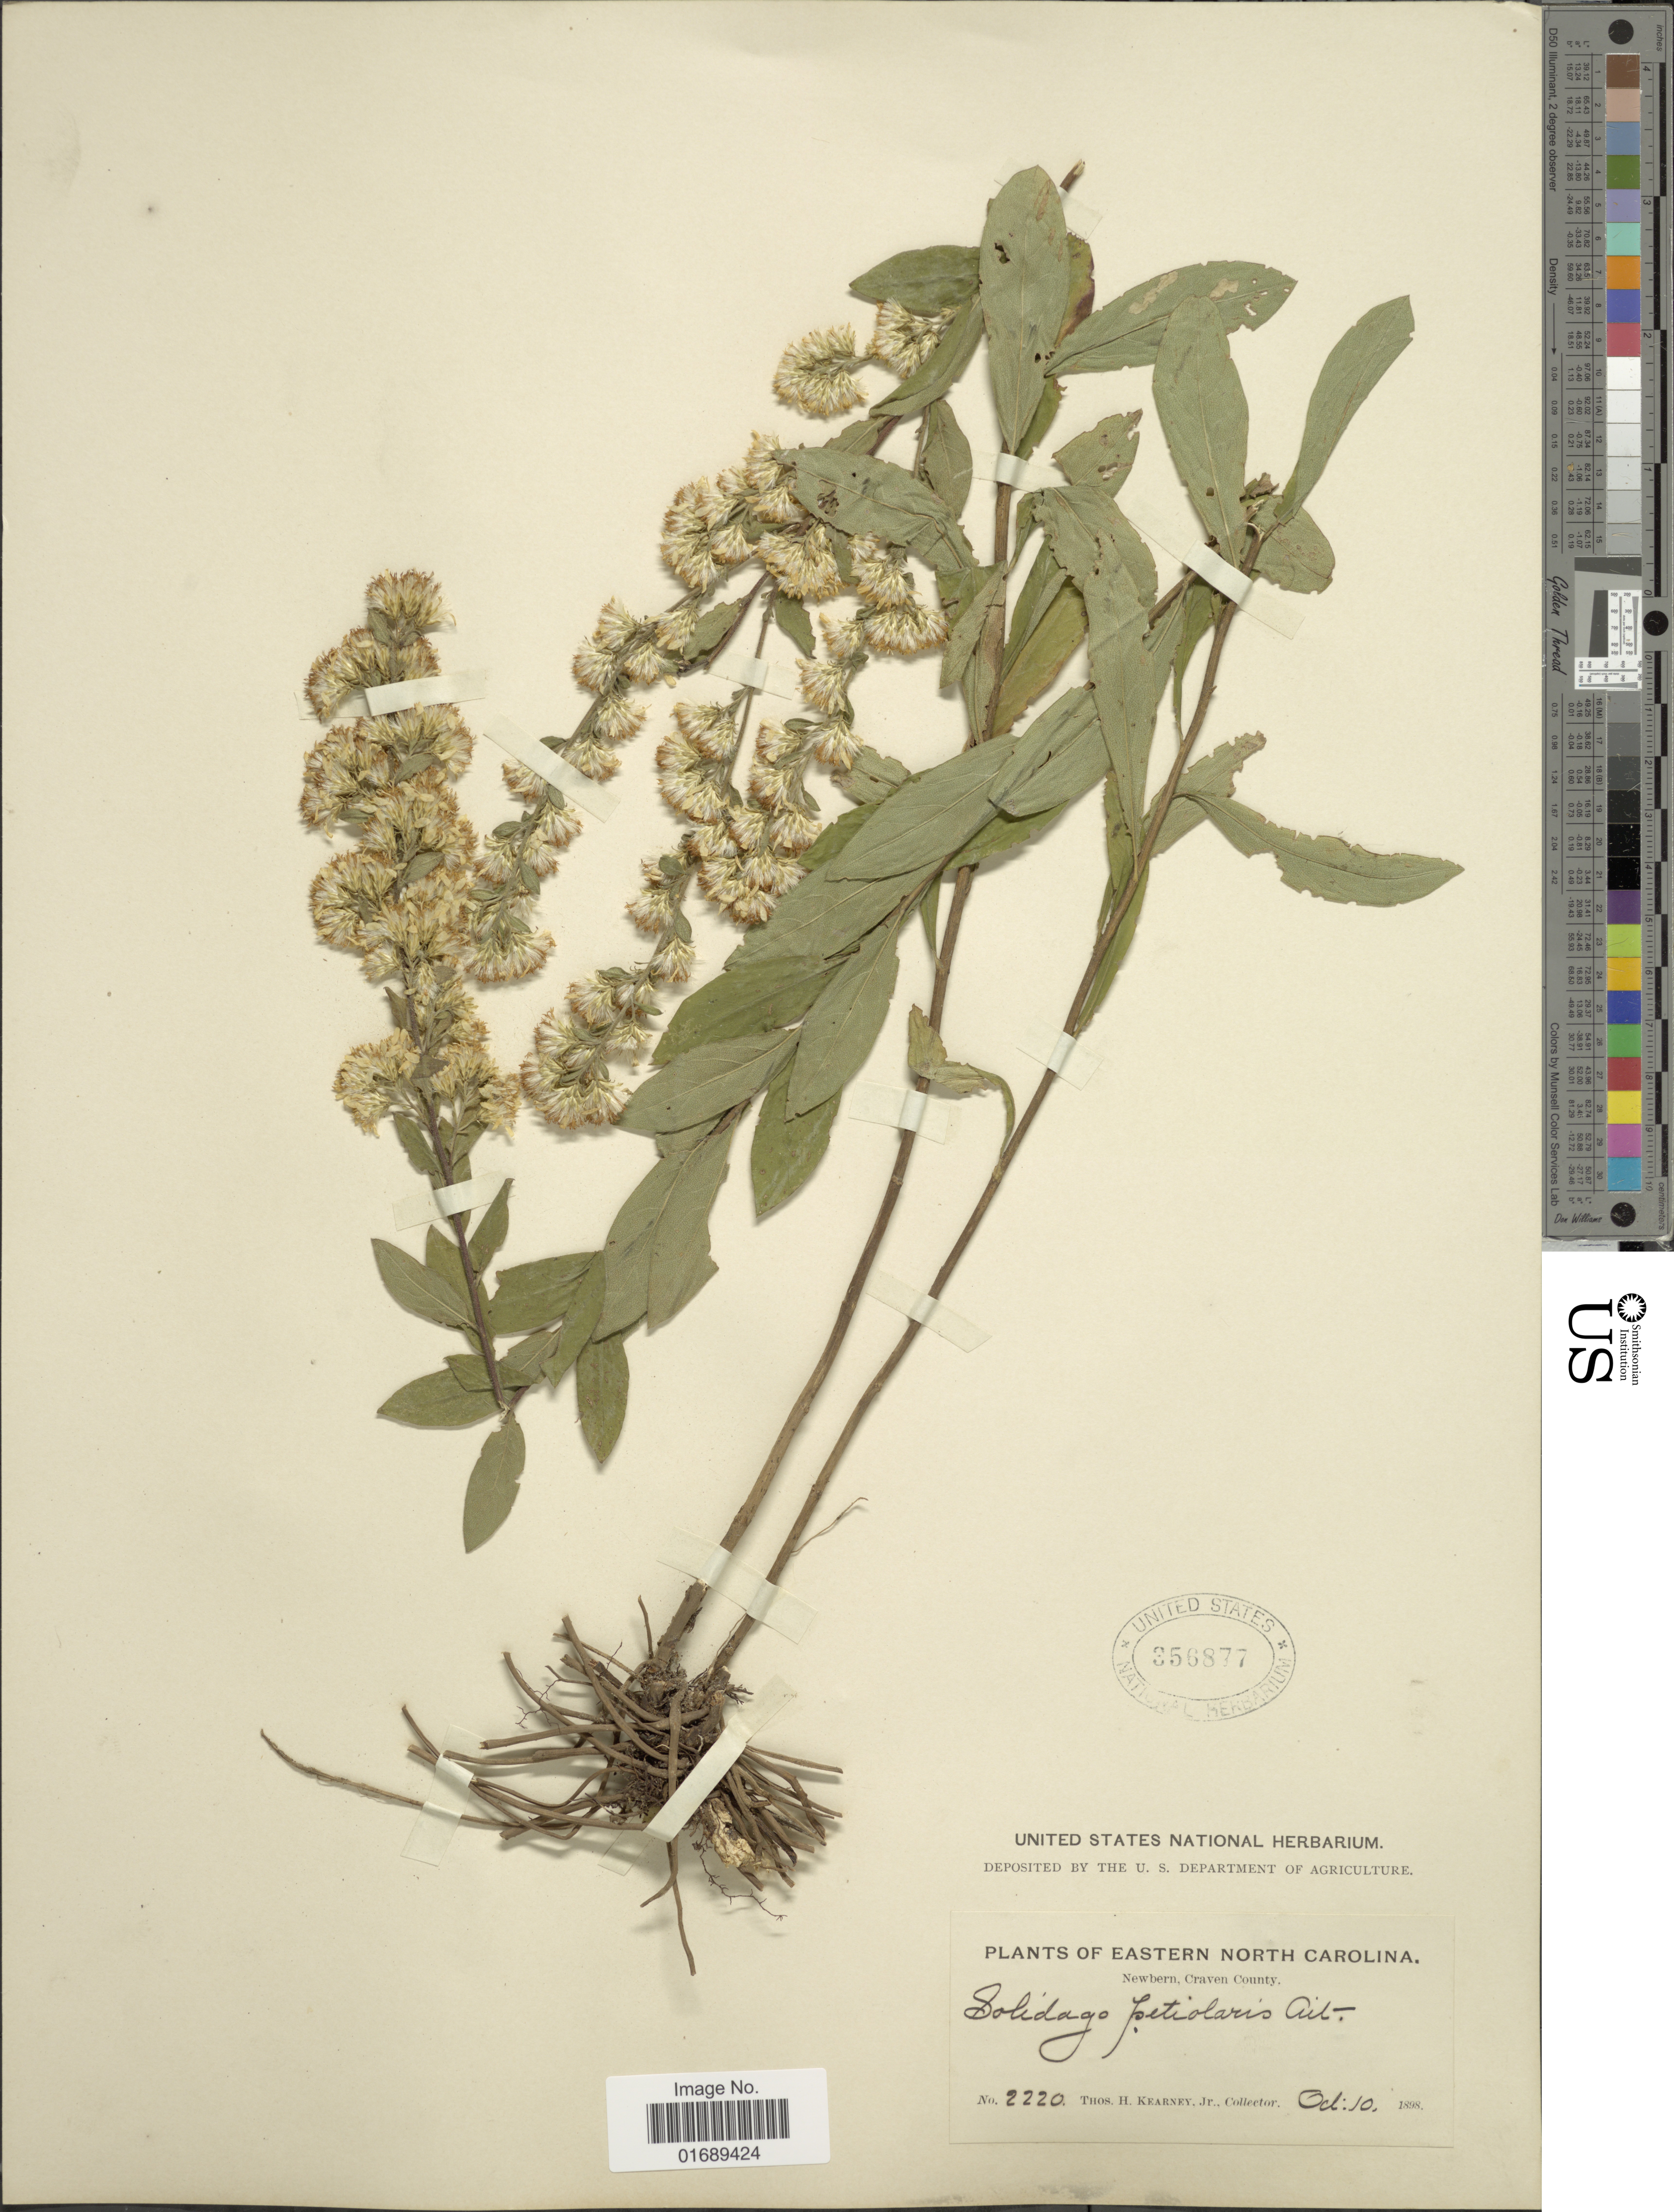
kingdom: Plantae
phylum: Tracheophyta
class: Magnoliopsida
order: Asterales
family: Asteraceae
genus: Solidago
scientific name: Solidago petiolaris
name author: Aiton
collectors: T. H. Kearney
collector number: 2220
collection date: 1898-10-10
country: United States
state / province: North Carolina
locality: Eastern North Carolina, Newbern, Craven County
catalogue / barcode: US 356877